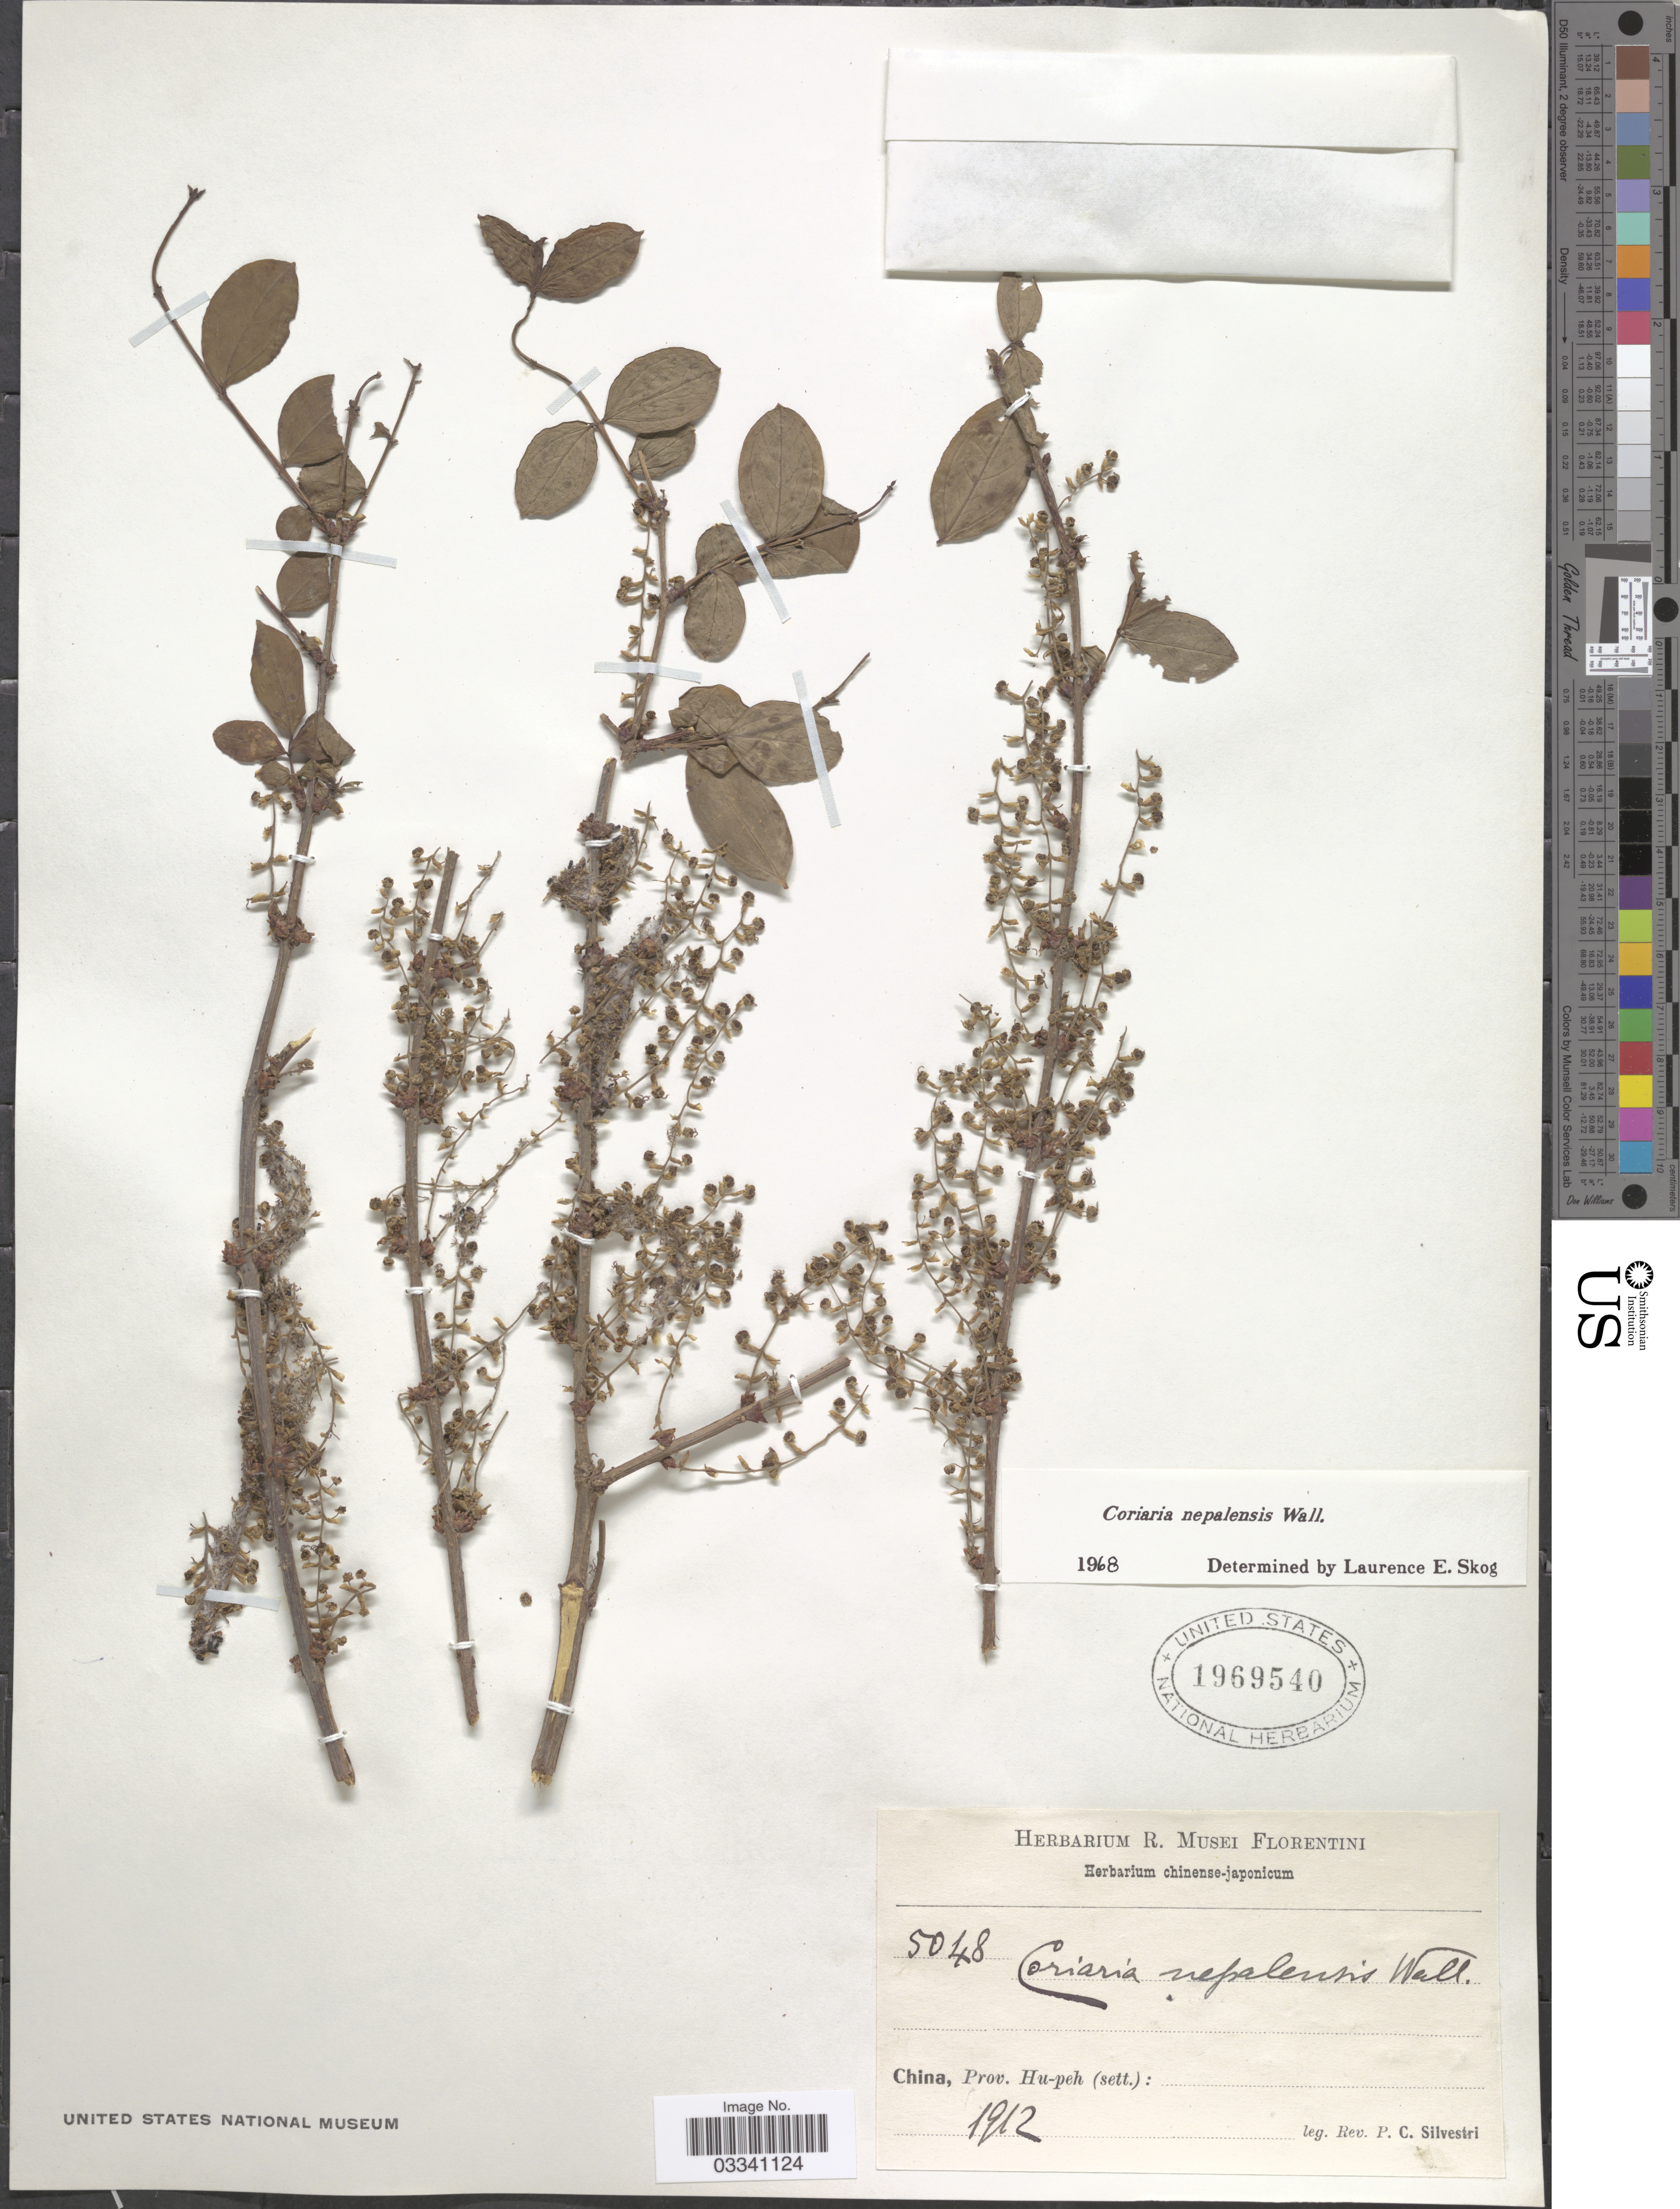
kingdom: Plantae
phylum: Tracheophyta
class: Magnoliopsida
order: Cucurbitales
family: Coriariaceae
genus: Coriaria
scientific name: Coriaria nepalensis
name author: Wall.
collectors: P. Silvestri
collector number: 5048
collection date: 1912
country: China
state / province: Hubei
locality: Prov. Hu-peh (sett.)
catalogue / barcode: US 1969540